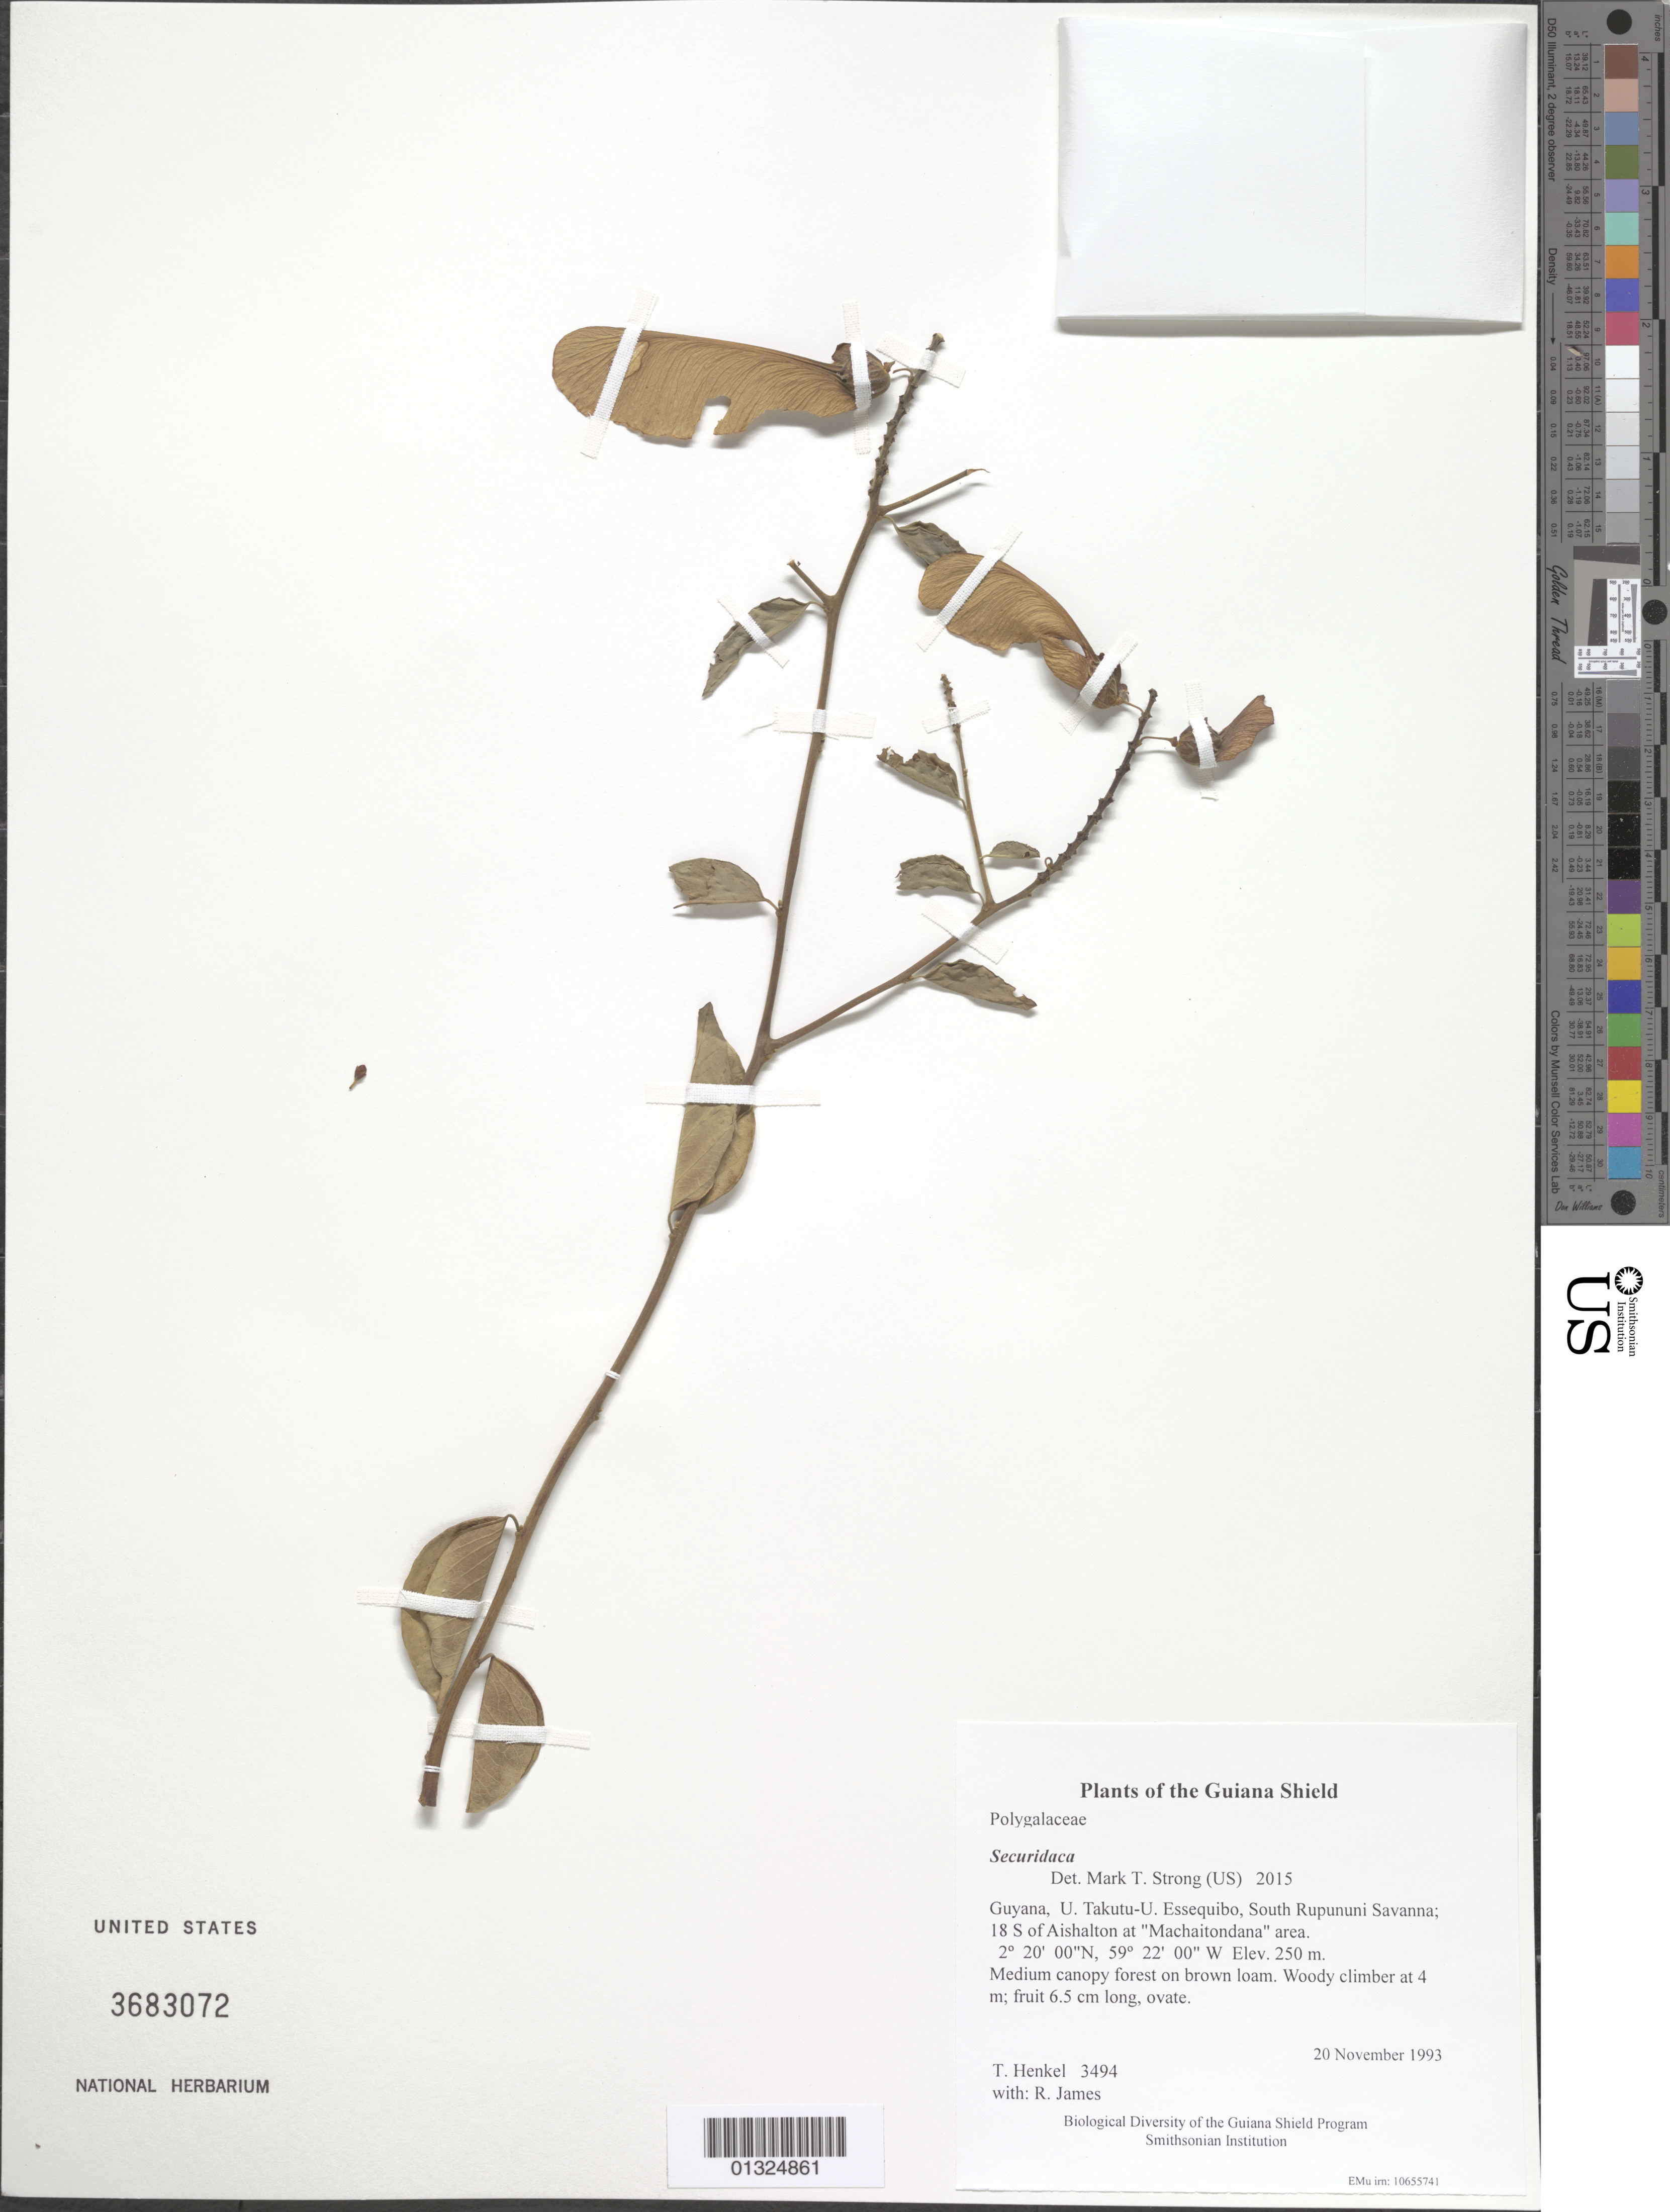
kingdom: Plantae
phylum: Tracheophyta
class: Magnoliopsida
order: Fabales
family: Polygalaceae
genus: Securidaca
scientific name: Securidaca sp.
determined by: Strong, M. T., (US), Smithsonian Institution - National Museum of Natural History (UNITED STATES)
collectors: T. Henkel & R. James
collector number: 3494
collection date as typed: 20 November 1993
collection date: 1993-11-20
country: Guyana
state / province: U. Takutu-U. Essequibo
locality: South Rupununi Savanna; 18 S of Aishalton at "Machaitondana" area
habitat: Medium canopy forest on brown loam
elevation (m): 250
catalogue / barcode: US 3683072